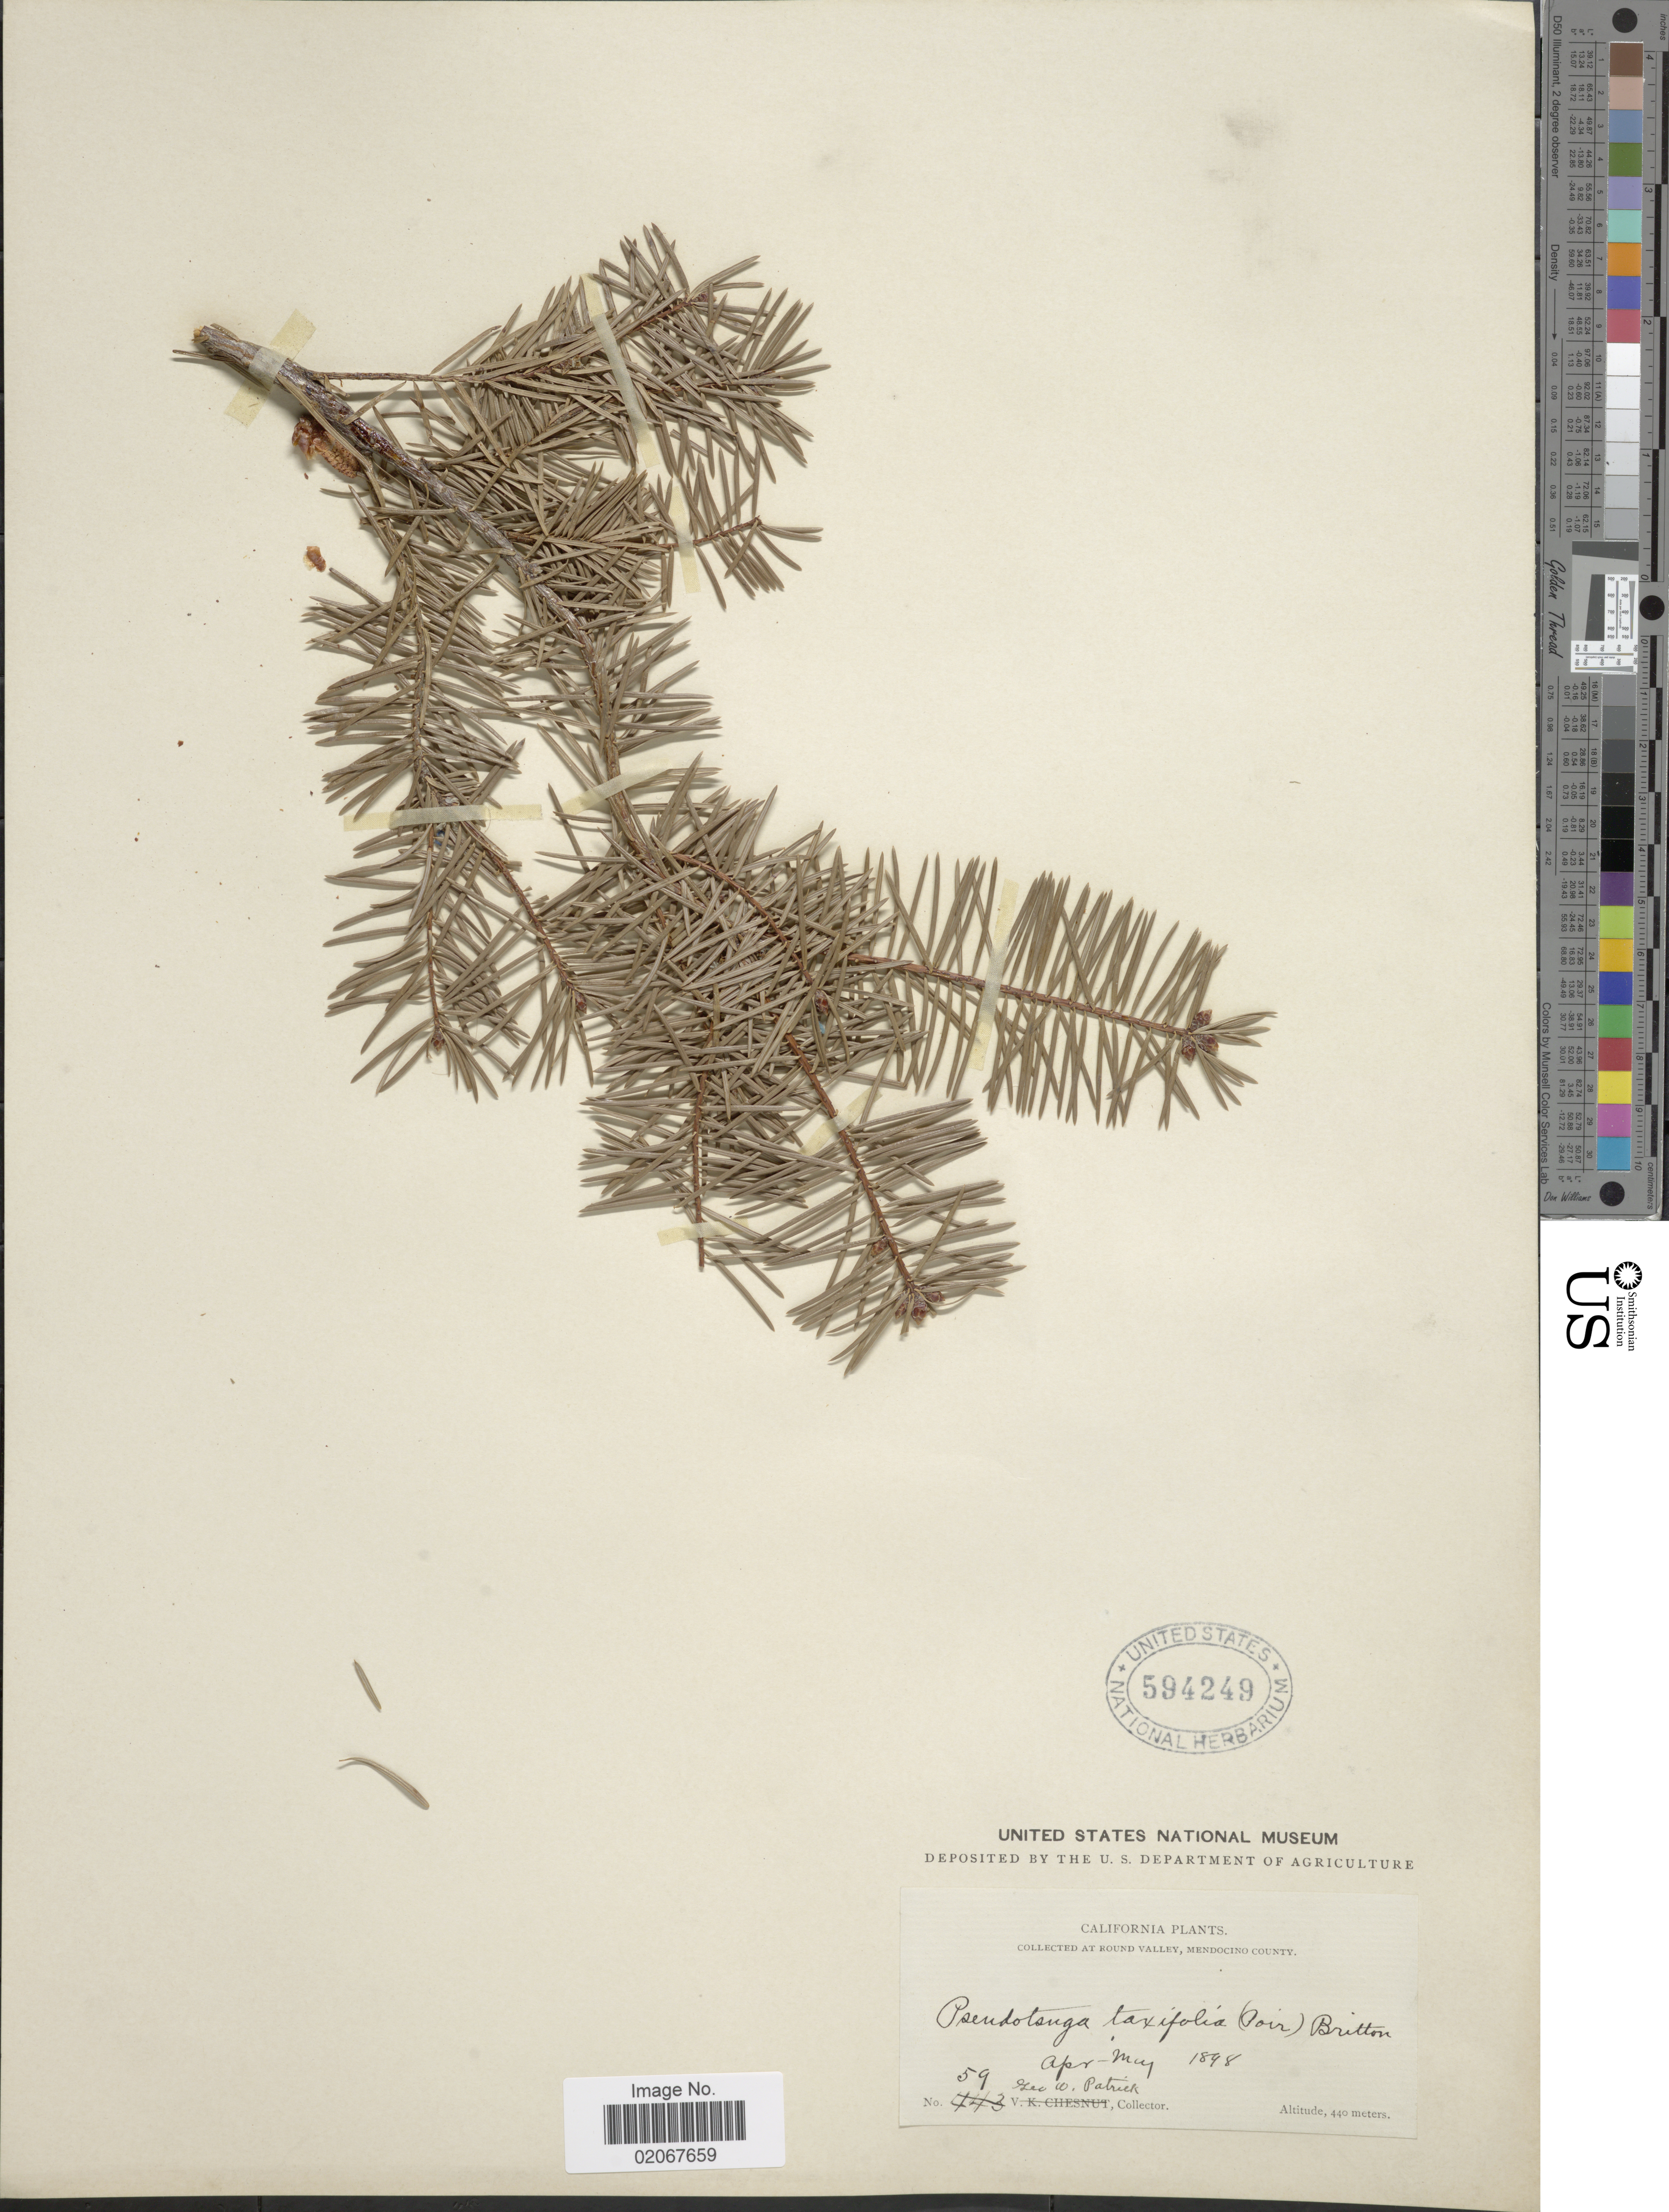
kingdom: Plantae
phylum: Tracheophyta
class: Pinopsida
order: Pinales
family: Pinaceae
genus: Pseudotsuga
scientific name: Pseudotsuga menziesii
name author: (Mirb.) Franco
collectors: G. Patrick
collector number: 59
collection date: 1898-04/1898-05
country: United States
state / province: California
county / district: Mendocino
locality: Round Valley, Mendocino County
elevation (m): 440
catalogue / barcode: US 594249